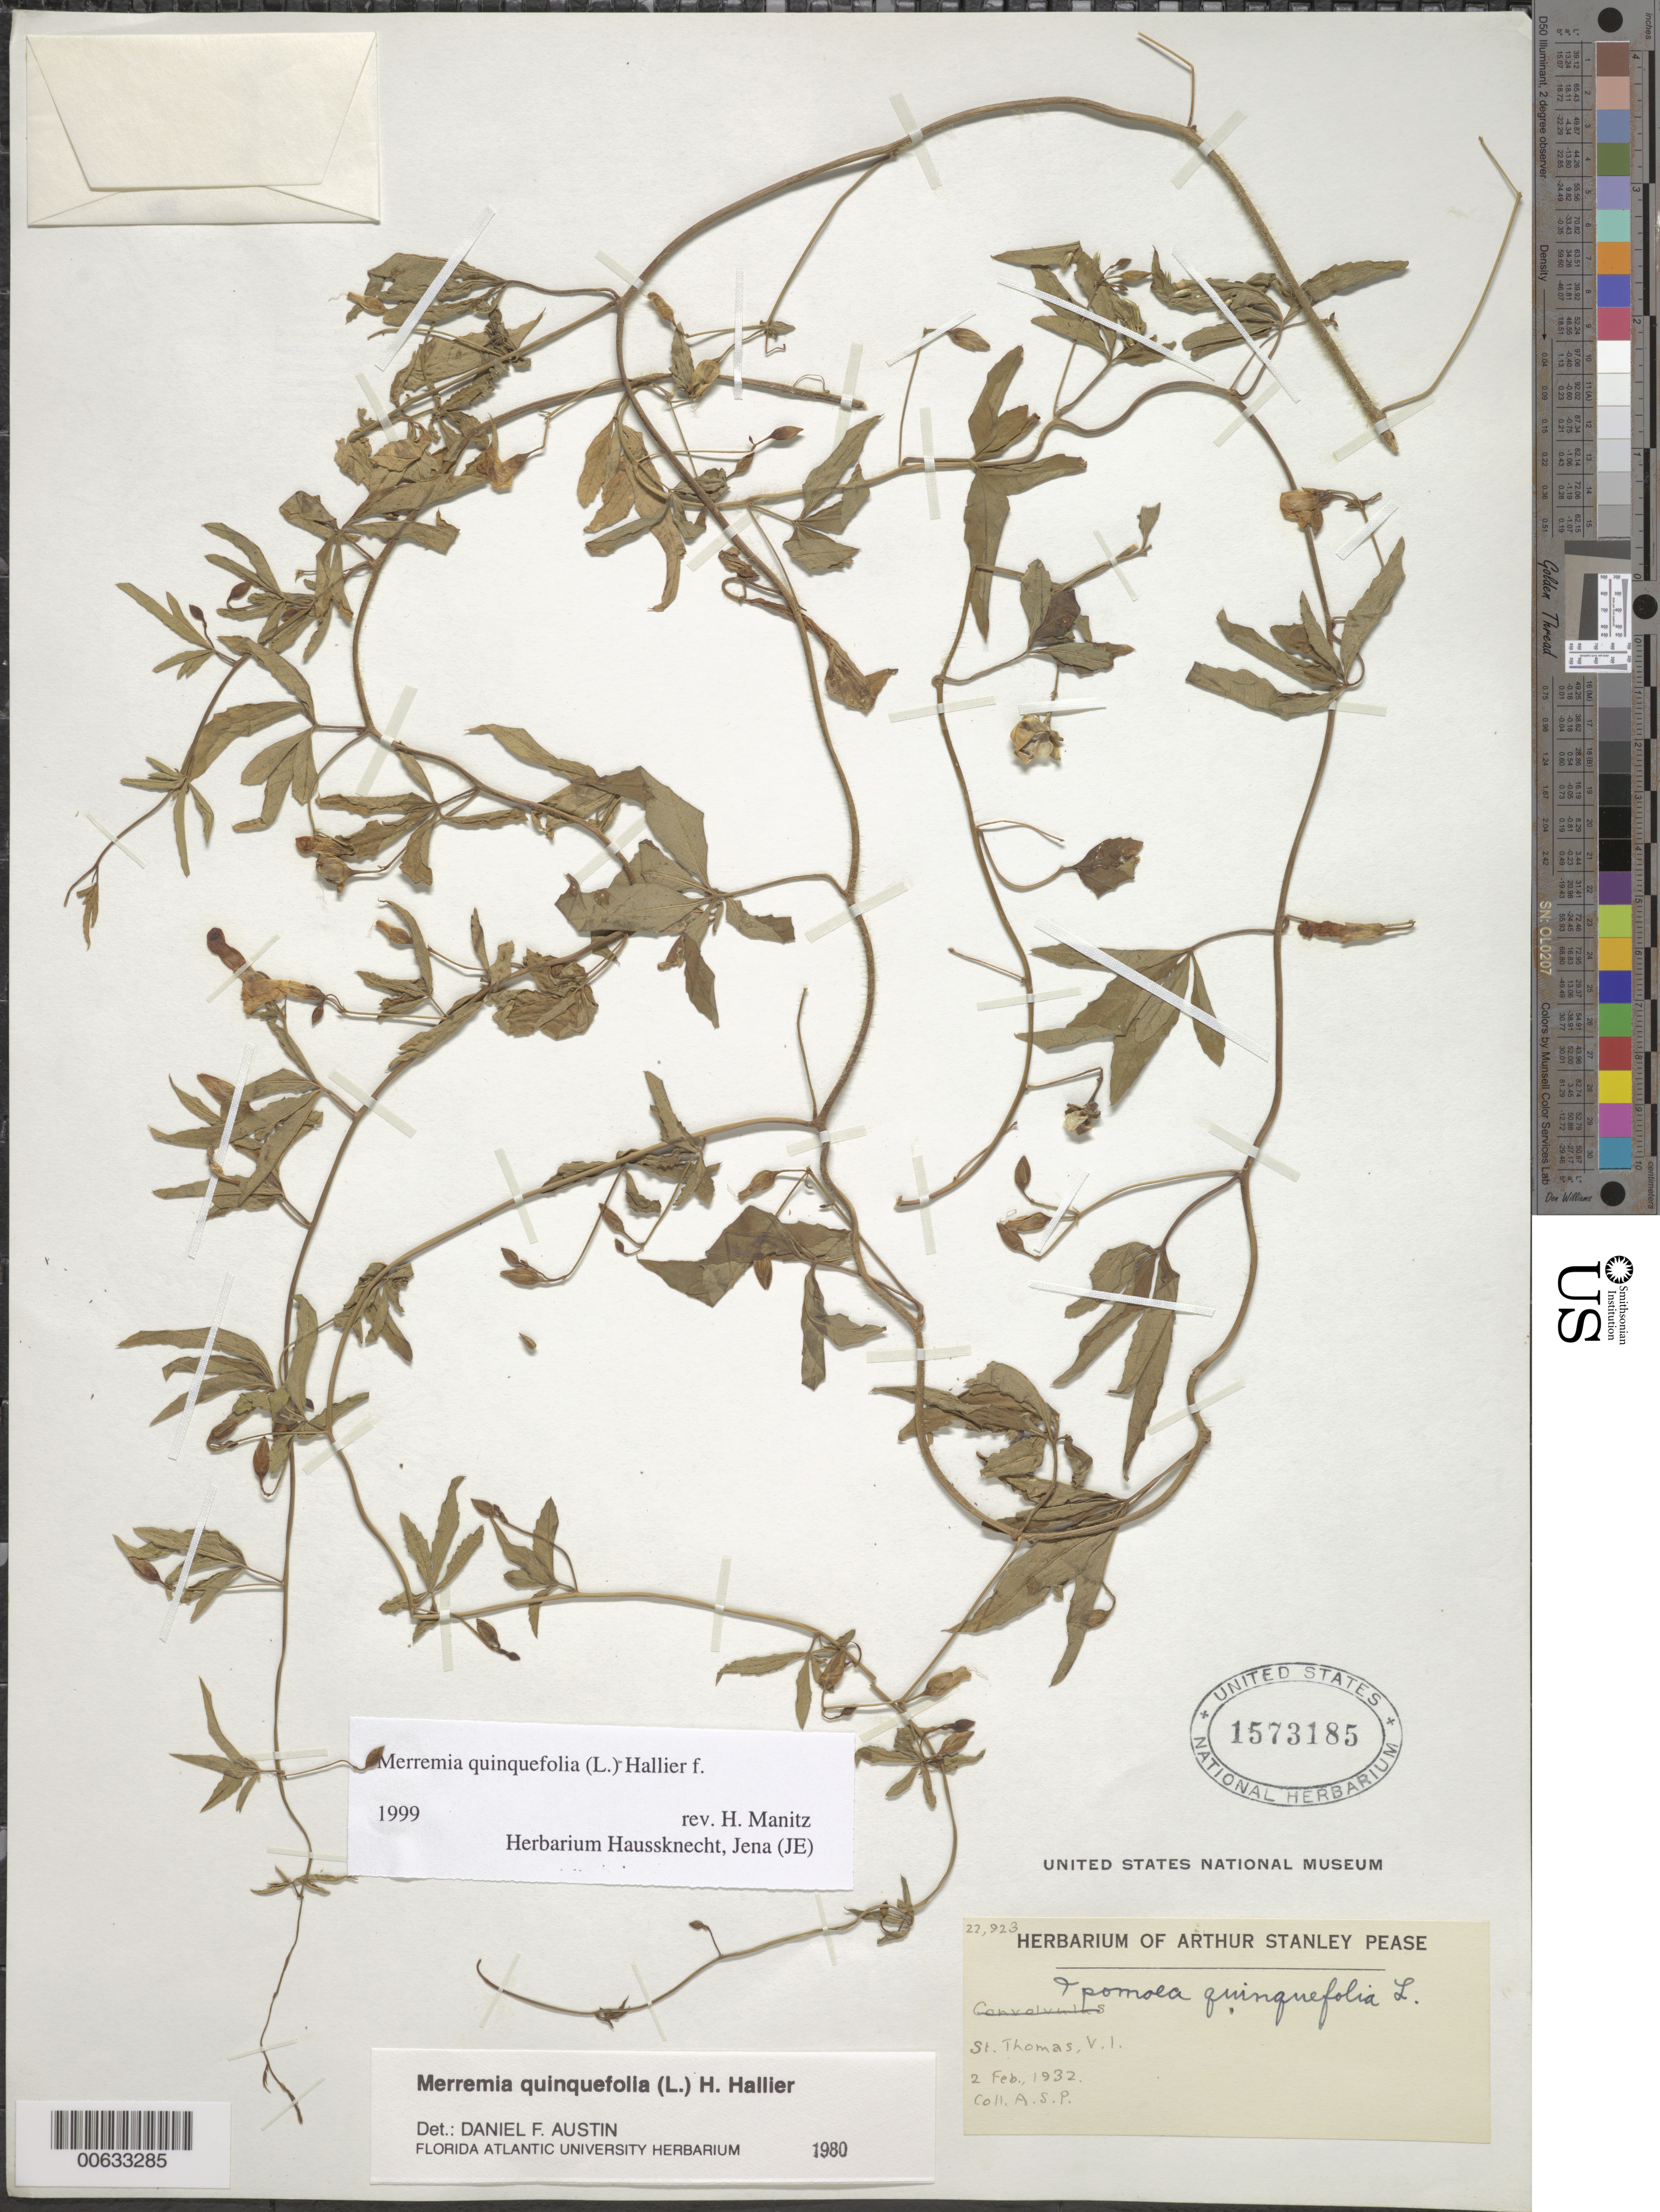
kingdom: Plantae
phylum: Tracheophyta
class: Magnoliopsida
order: Solanales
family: Convolvulaceae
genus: Distimake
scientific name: Distimake quinquefolius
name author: (L.) A. R. Simões & Staples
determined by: Strong, Mark T., (BOT), Smithsonian Institution - National Museum of Natural History (UNITED STATES)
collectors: A. S. Pease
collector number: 22923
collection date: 1932-02-02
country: U.S. Virgin Islands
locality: St. Thomas, V.I.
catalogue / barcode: US 1573185